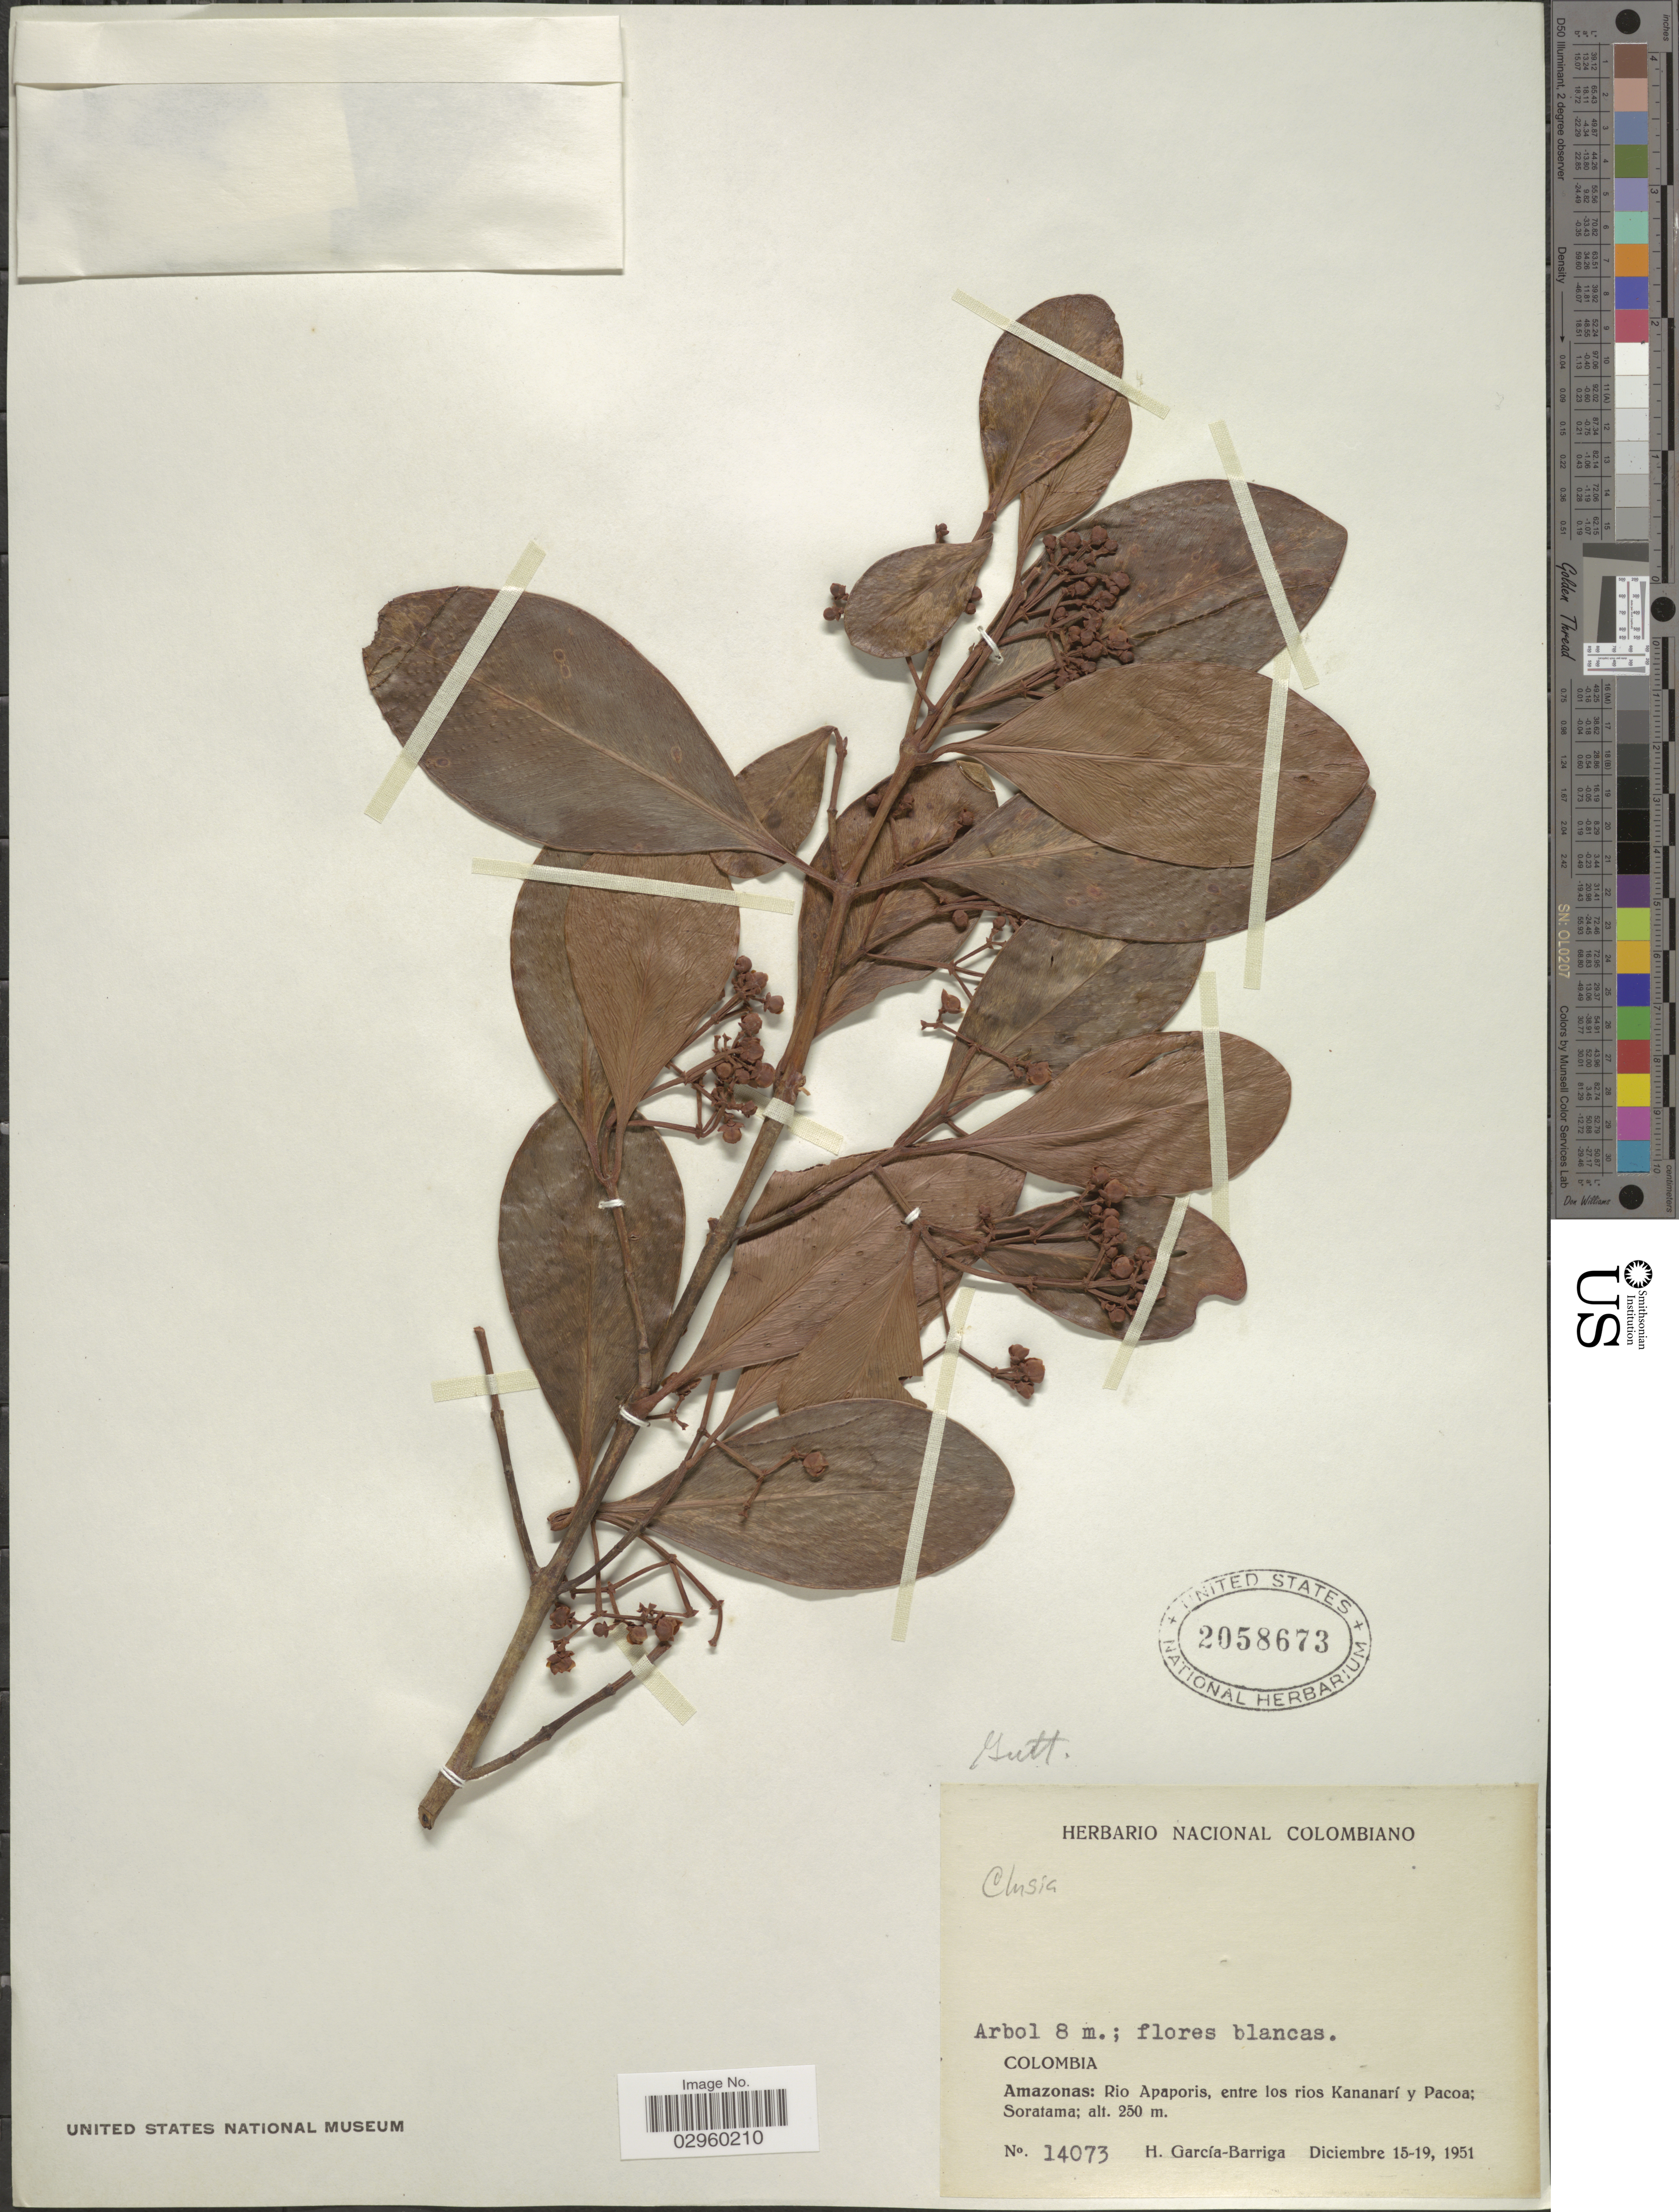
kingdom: Plantae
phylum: Tracheophyta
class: Magnoliopsida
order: Malpighiales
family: Clusiaceae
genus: Clusia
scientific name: Clusia sp.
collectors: H. García Barriga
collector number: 14073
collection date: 1951-12-15/1951-12-19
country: Colombia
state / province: Amazônas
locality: Rio Apaporis, entre los rios Kananarí y Pacoa; Soratama.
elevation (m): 250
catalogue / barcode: US 2058673